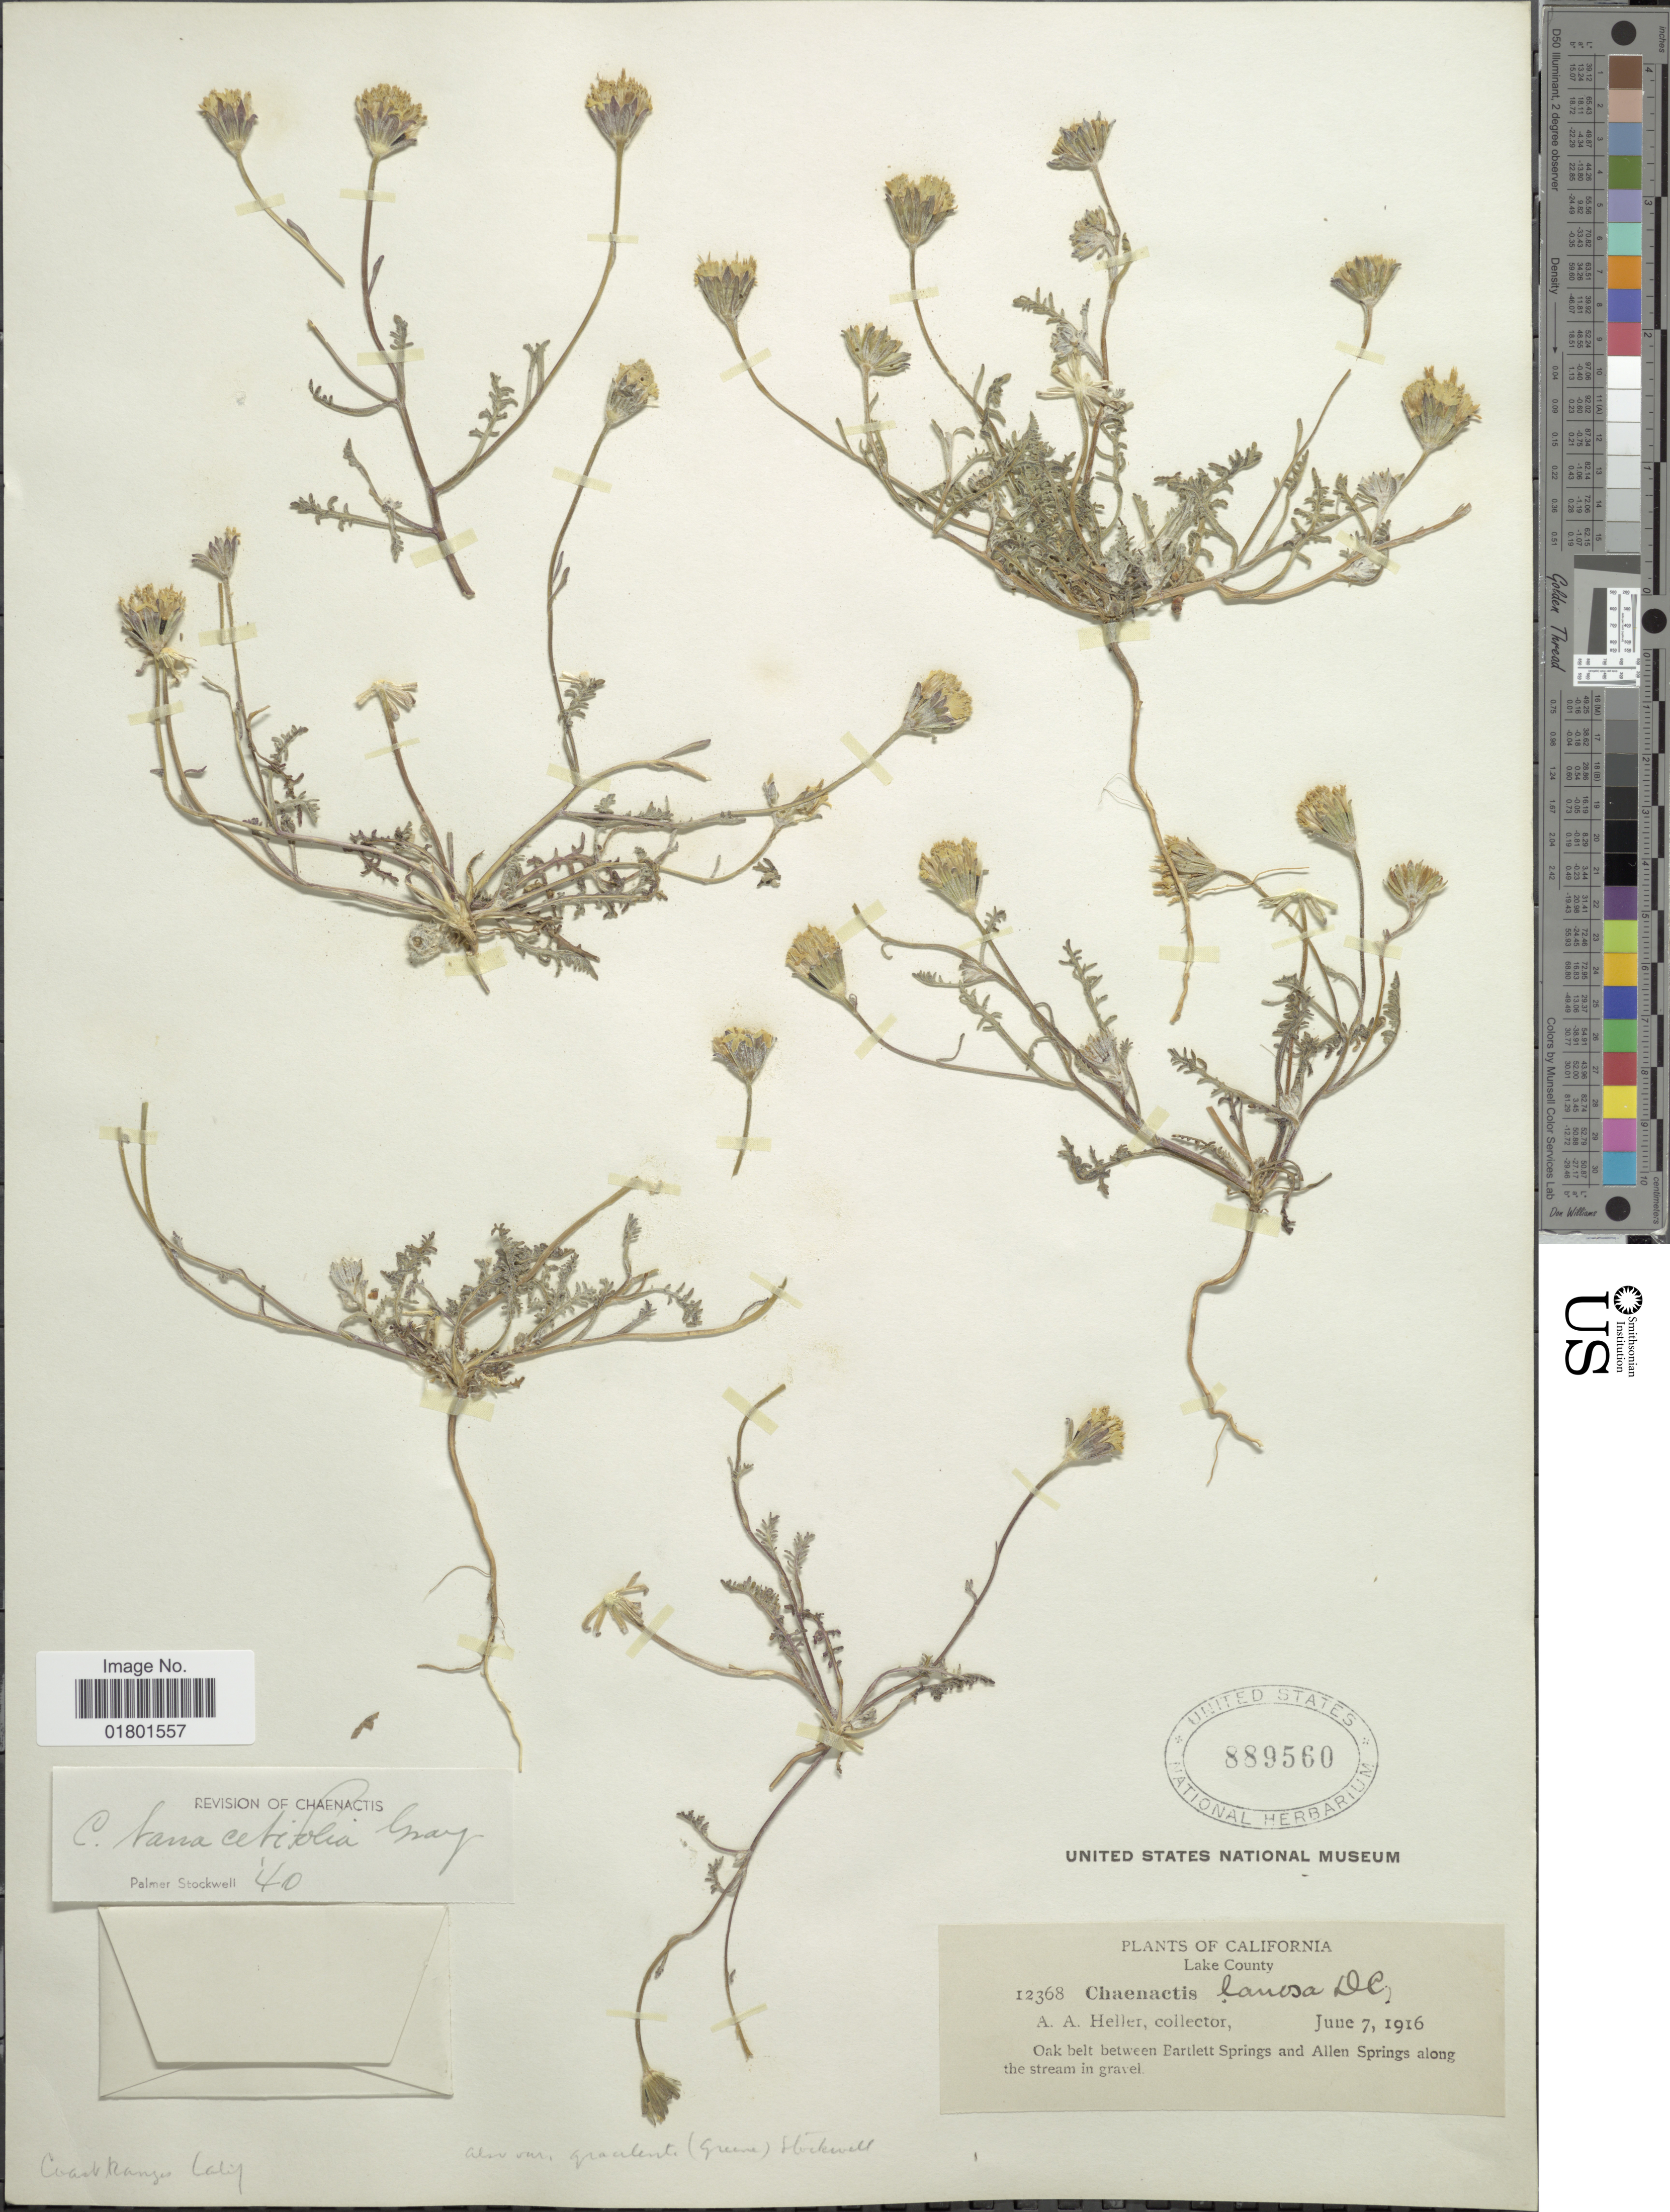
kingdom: Plantae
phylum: Tracheophyta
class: Magnoliopsida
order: Asterales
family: Asteraceae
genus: Chaenactis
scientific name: Chaenactis tanacetifolia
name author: A. Gray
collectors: A. A. Heller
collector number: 12368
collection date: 1916-06-07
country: United States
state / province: California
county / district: Lake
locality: Lake County, Oak belt between Bartlett Springs and Allen Springs along the stream in gravel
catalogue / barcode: US 889560